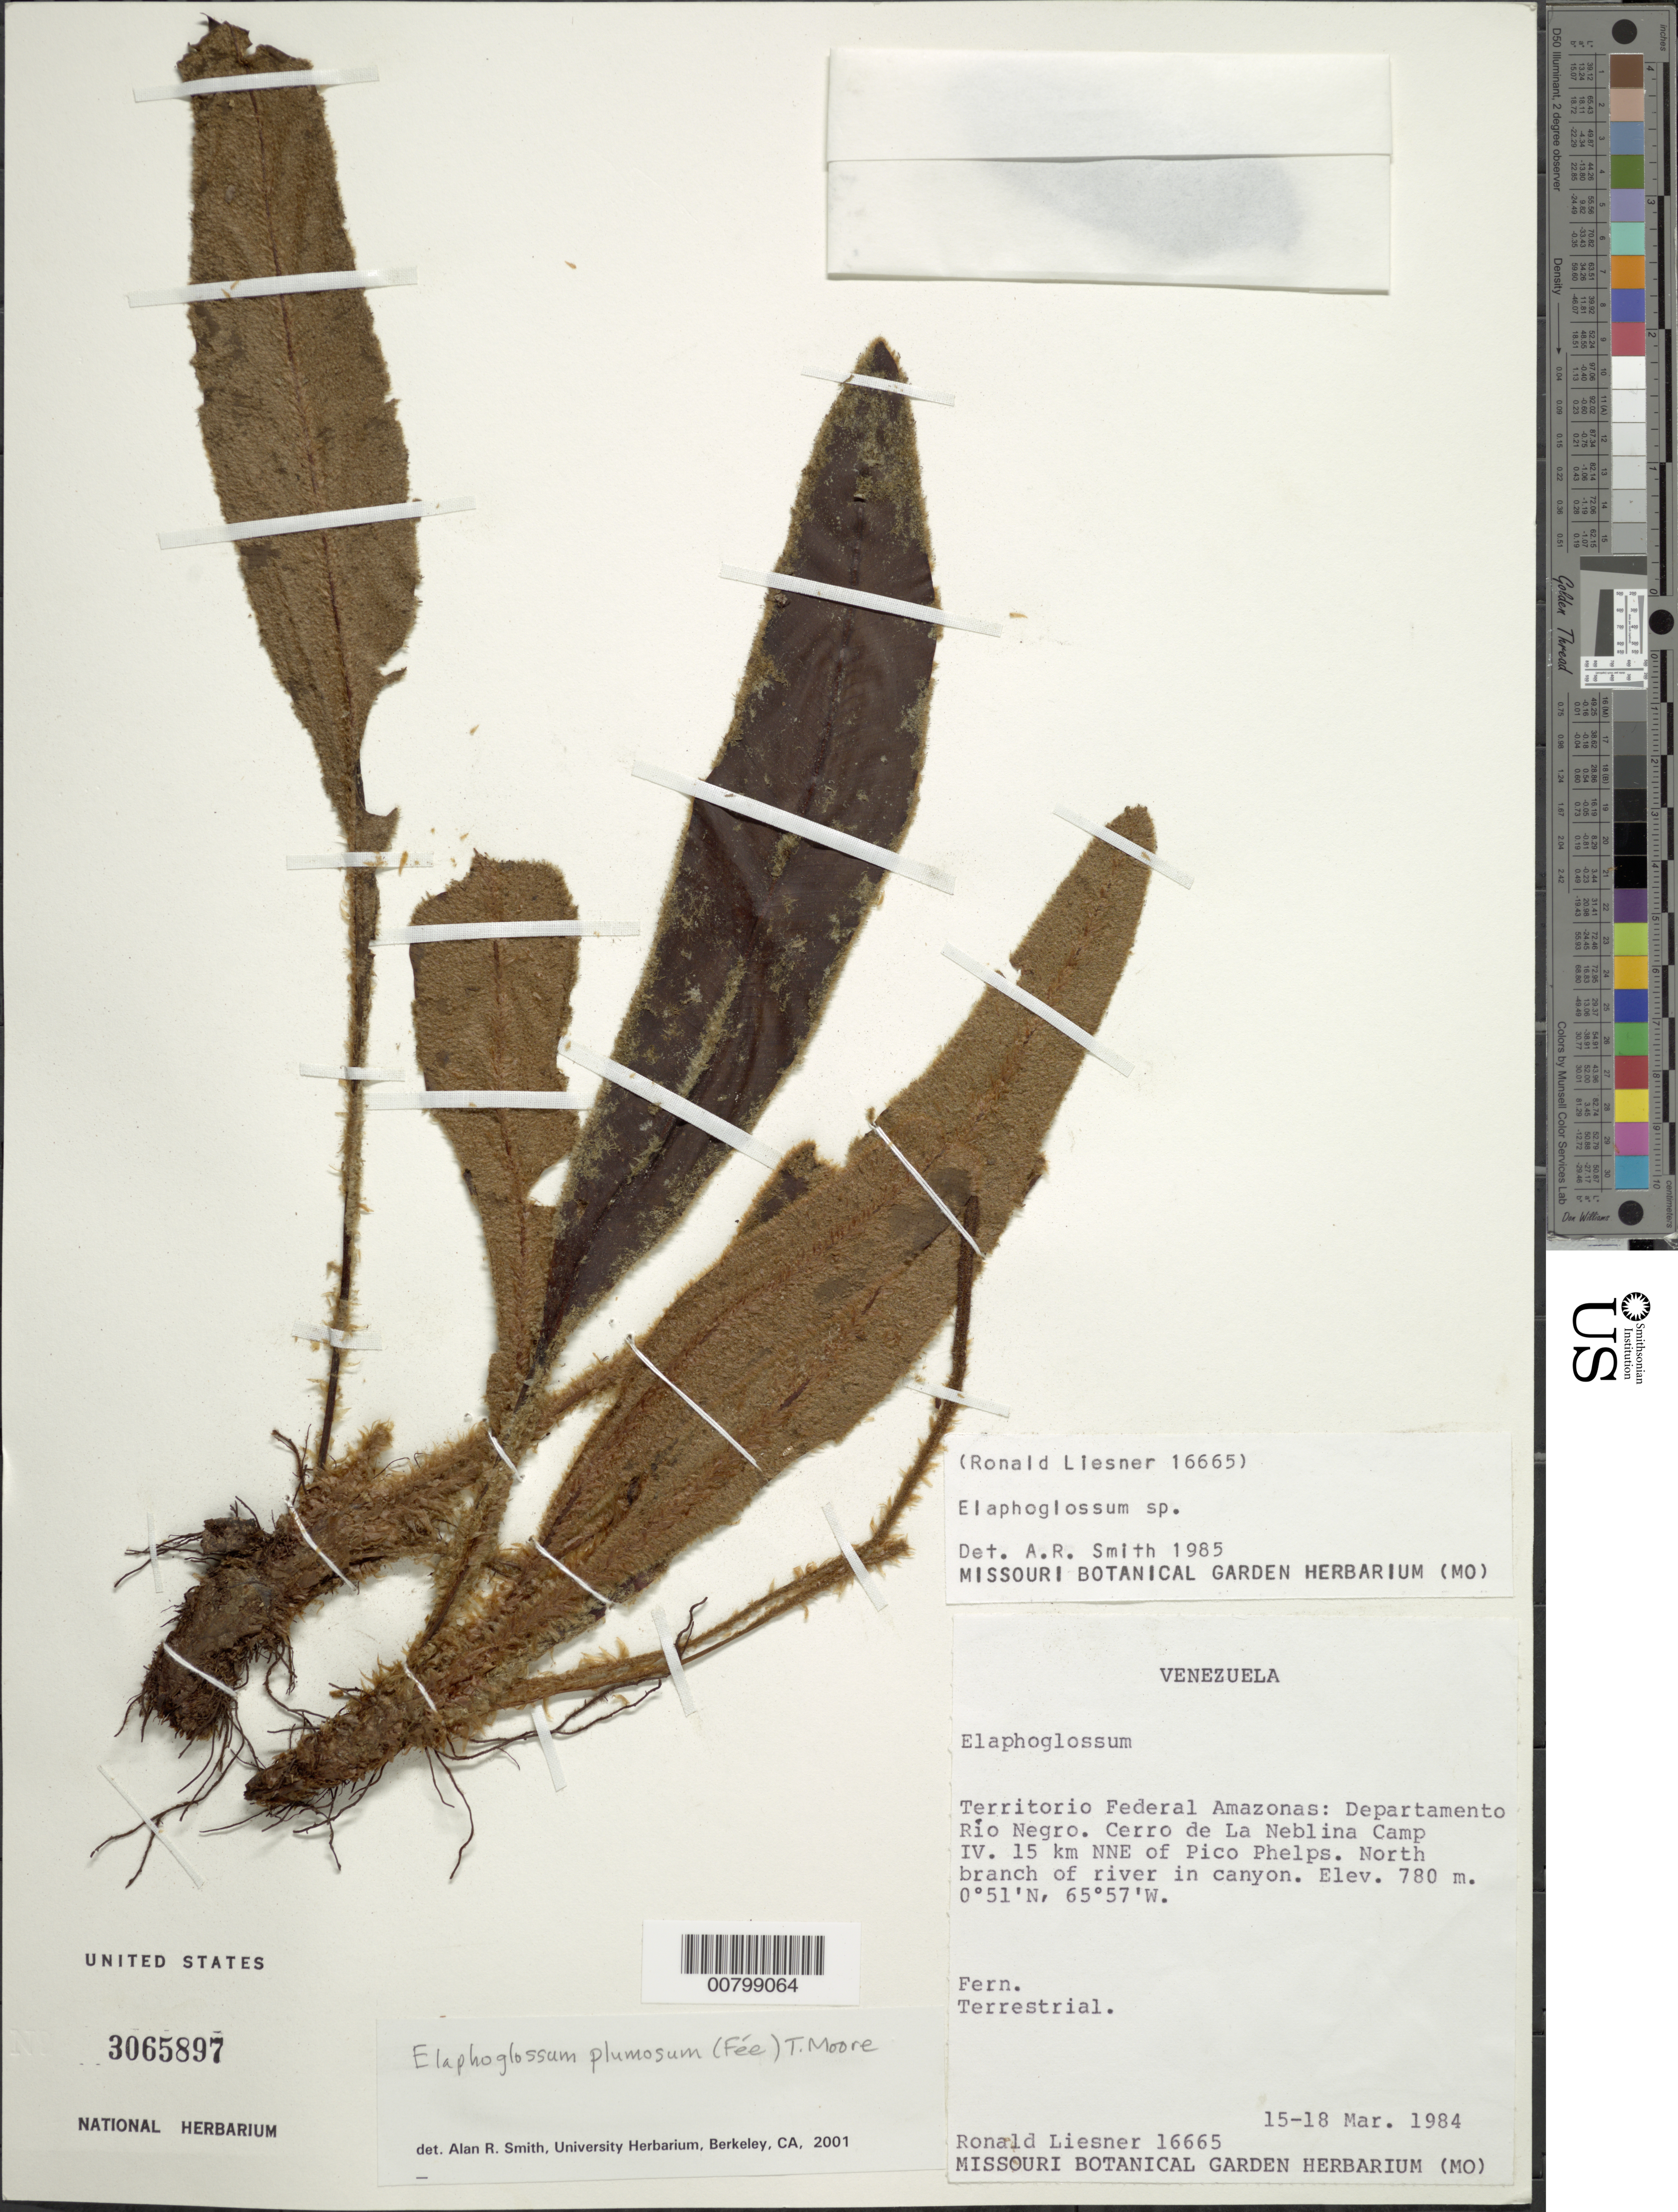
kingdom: Plantae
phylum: Tracheophyta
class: Polypodiopsida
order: Polypodiales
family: Dryopteridaceae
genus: Elaphoglossum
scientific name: Elaphoglossum plumosum f. maternum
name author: Mickel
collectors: R. L. Liesner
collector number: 16665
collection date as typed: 15-Mar-84 to 18-Mar-84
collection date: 1984-03-15/1984-03-18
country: Venezuela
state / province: Amazonas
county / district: Río Negro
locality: Cerro de La Neblina Camp IV, 15 km NNE of Pico Phelps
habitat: North branch of river in canyon; on boulders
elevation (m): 780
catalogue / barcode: US 3065897